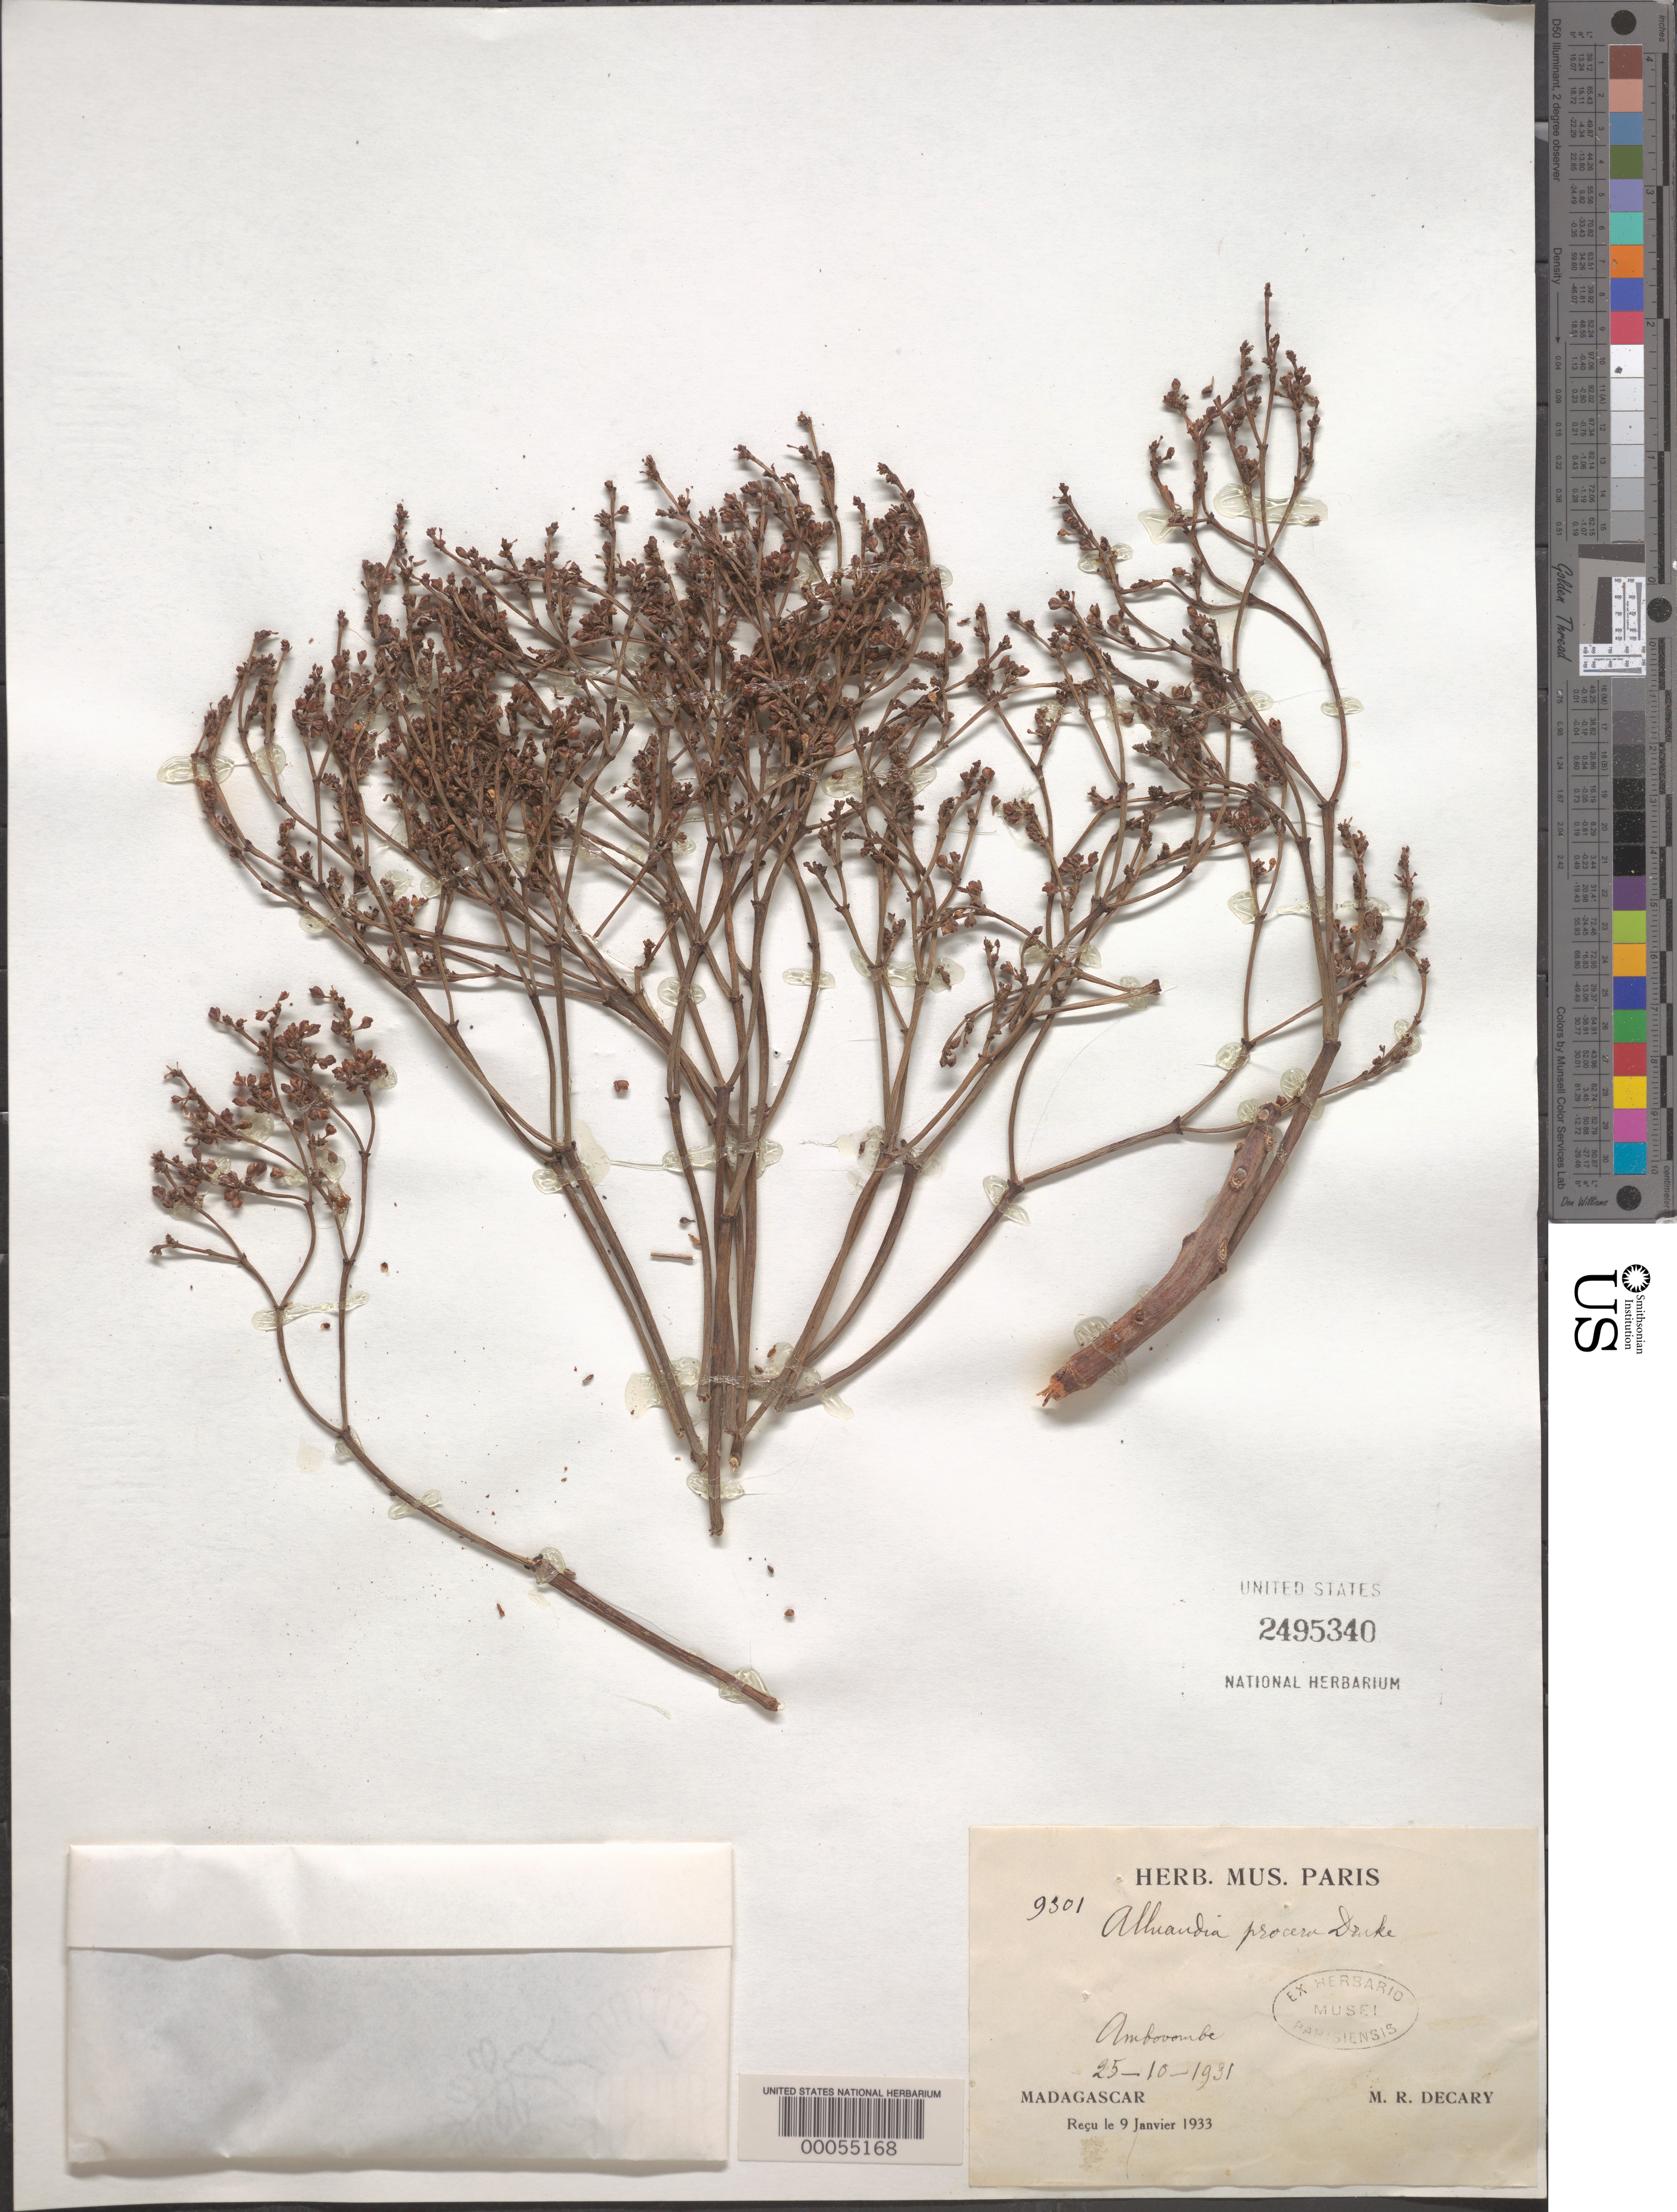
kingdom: Plantae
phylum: Tracheophyta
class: Magnoliopsida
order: Caryophyllales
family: Didiereaceae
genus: Alluaudia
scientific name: Alluaudia procera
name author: (Drake) Drake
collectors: R. Decary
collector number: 9301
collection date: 1931-10-25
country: Madagascar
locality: Ambovombe.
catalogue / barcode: US 2495340